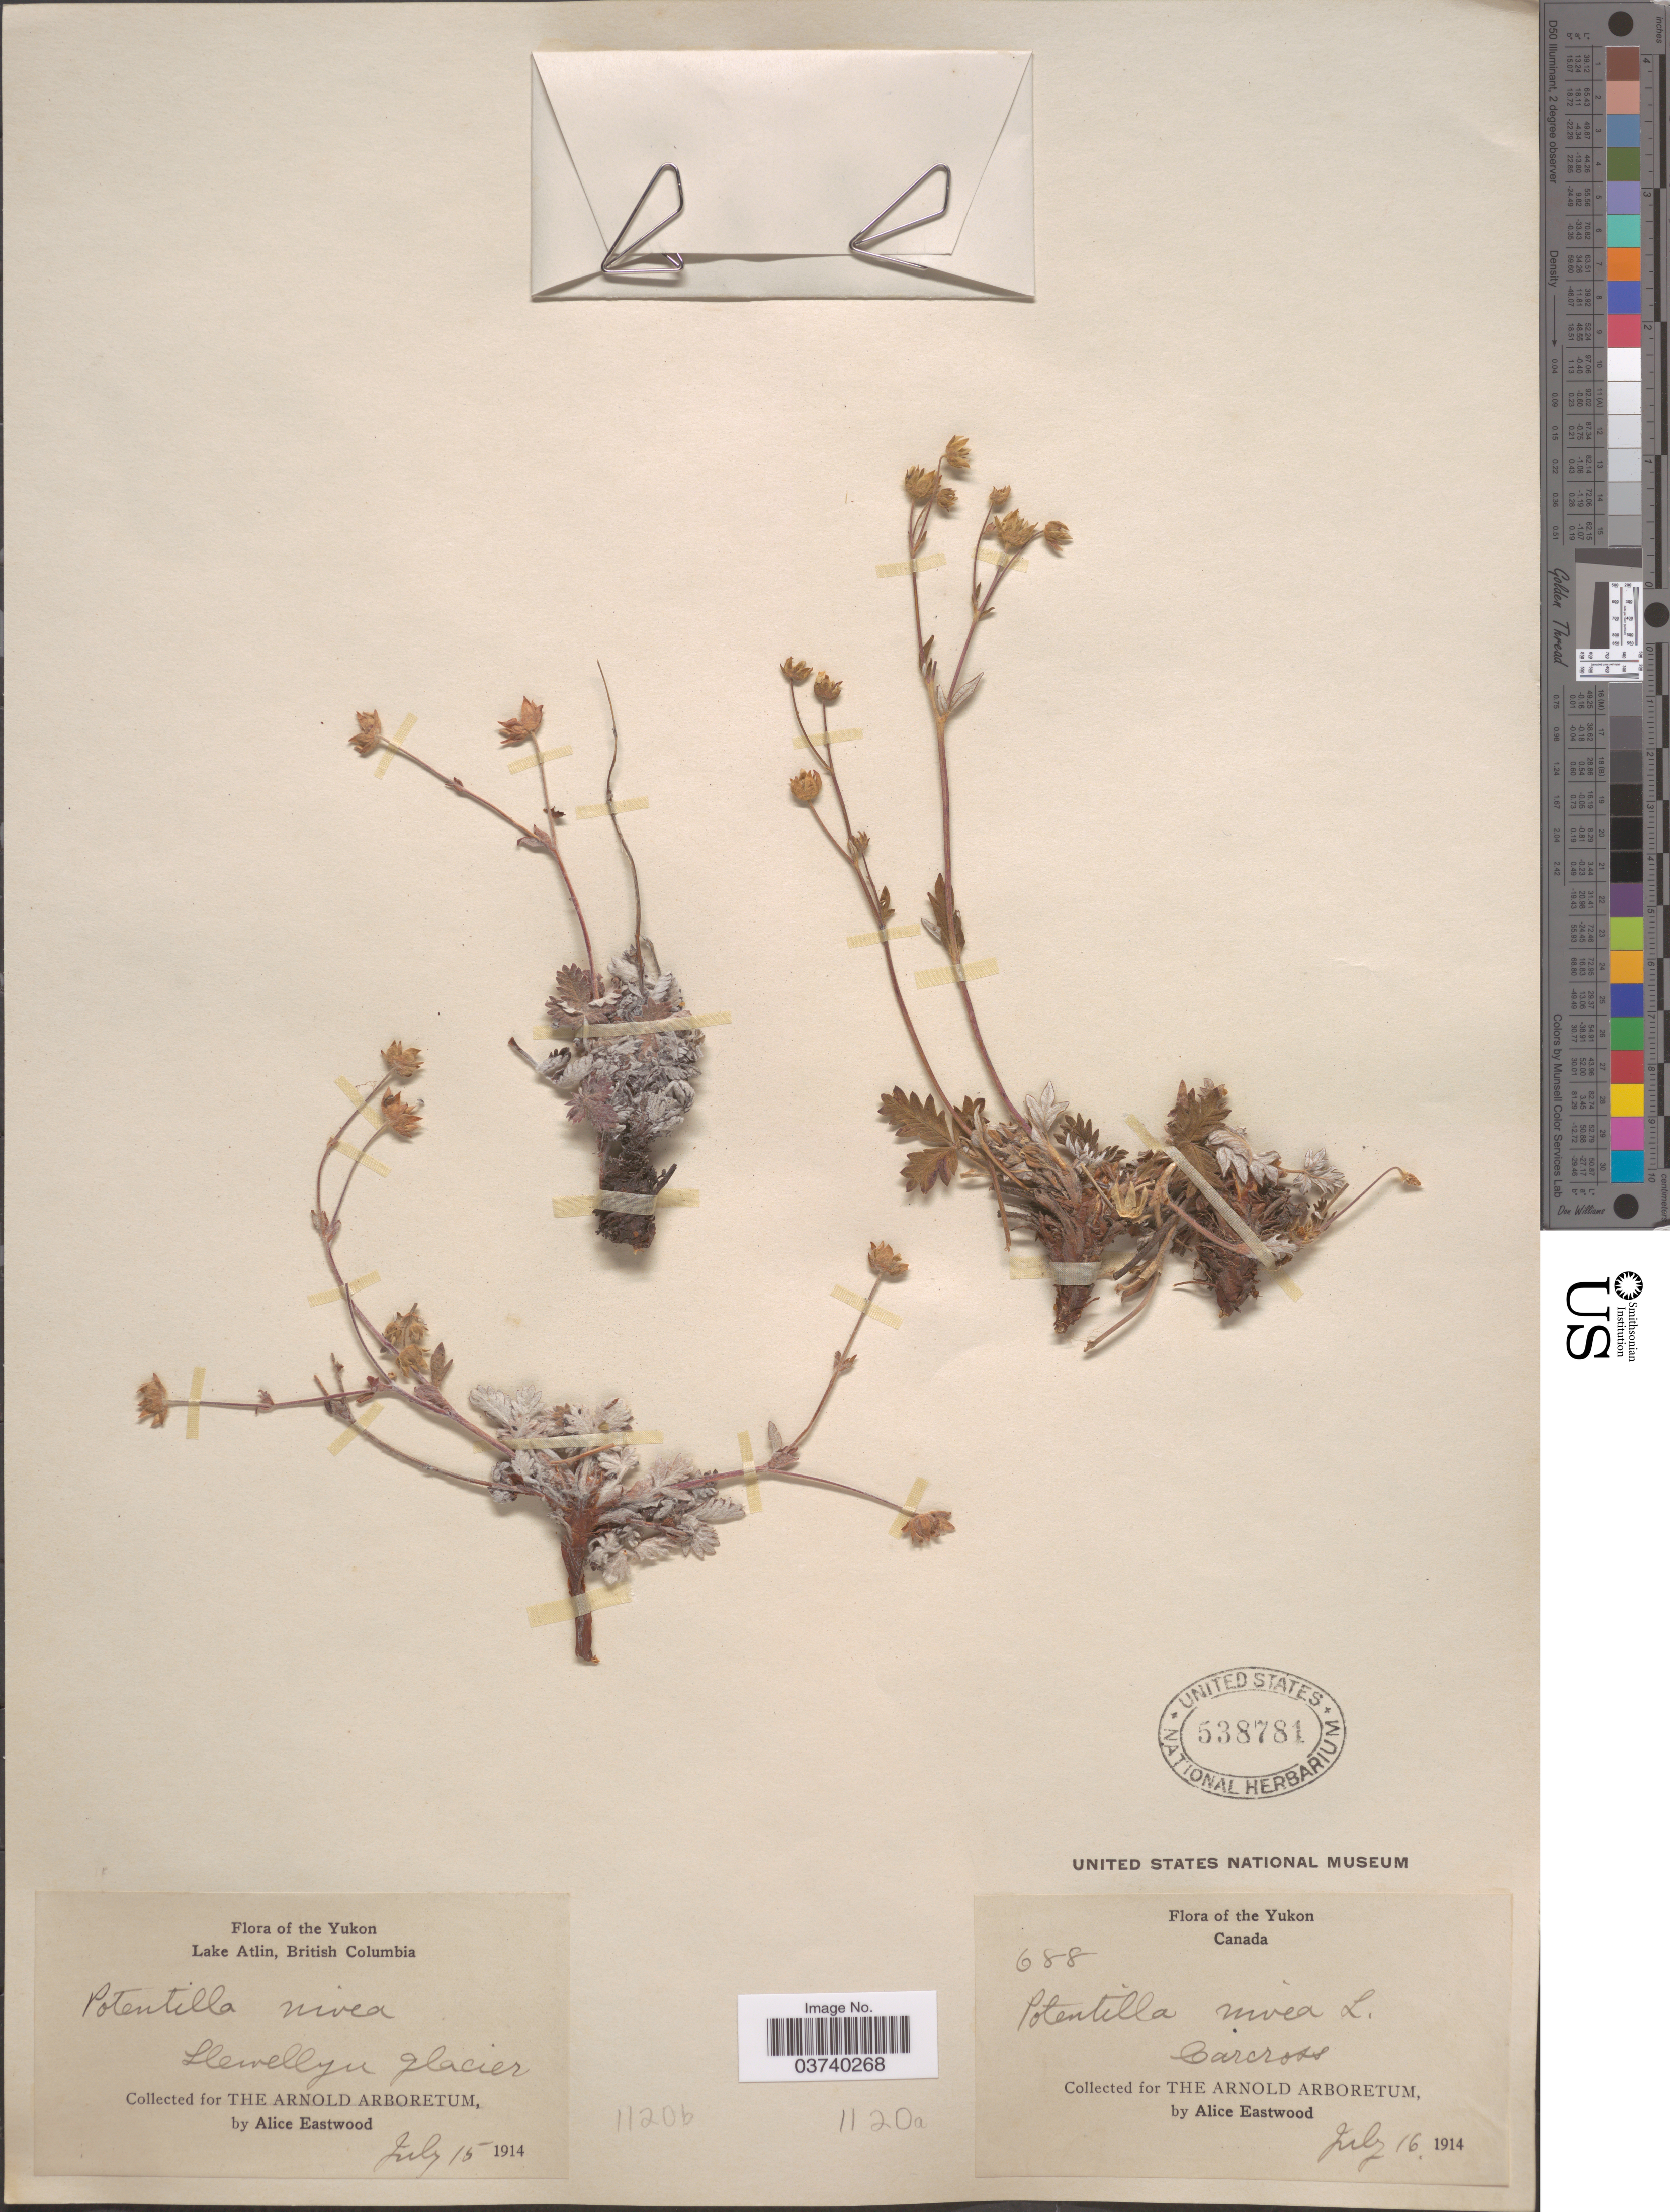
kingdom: Plantae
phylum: Tracheophyta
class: Magnoliopsida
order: Rosales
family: Rosaceae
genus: Potentilla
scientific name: Potentilla nivea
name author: L.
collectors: A. Eastwood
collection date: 1914-07-15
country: Canada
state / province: British Columbia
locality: The Yukon. Lake Atlin, British Columbia. Llewellyn Glacier.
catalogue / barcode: US 538781